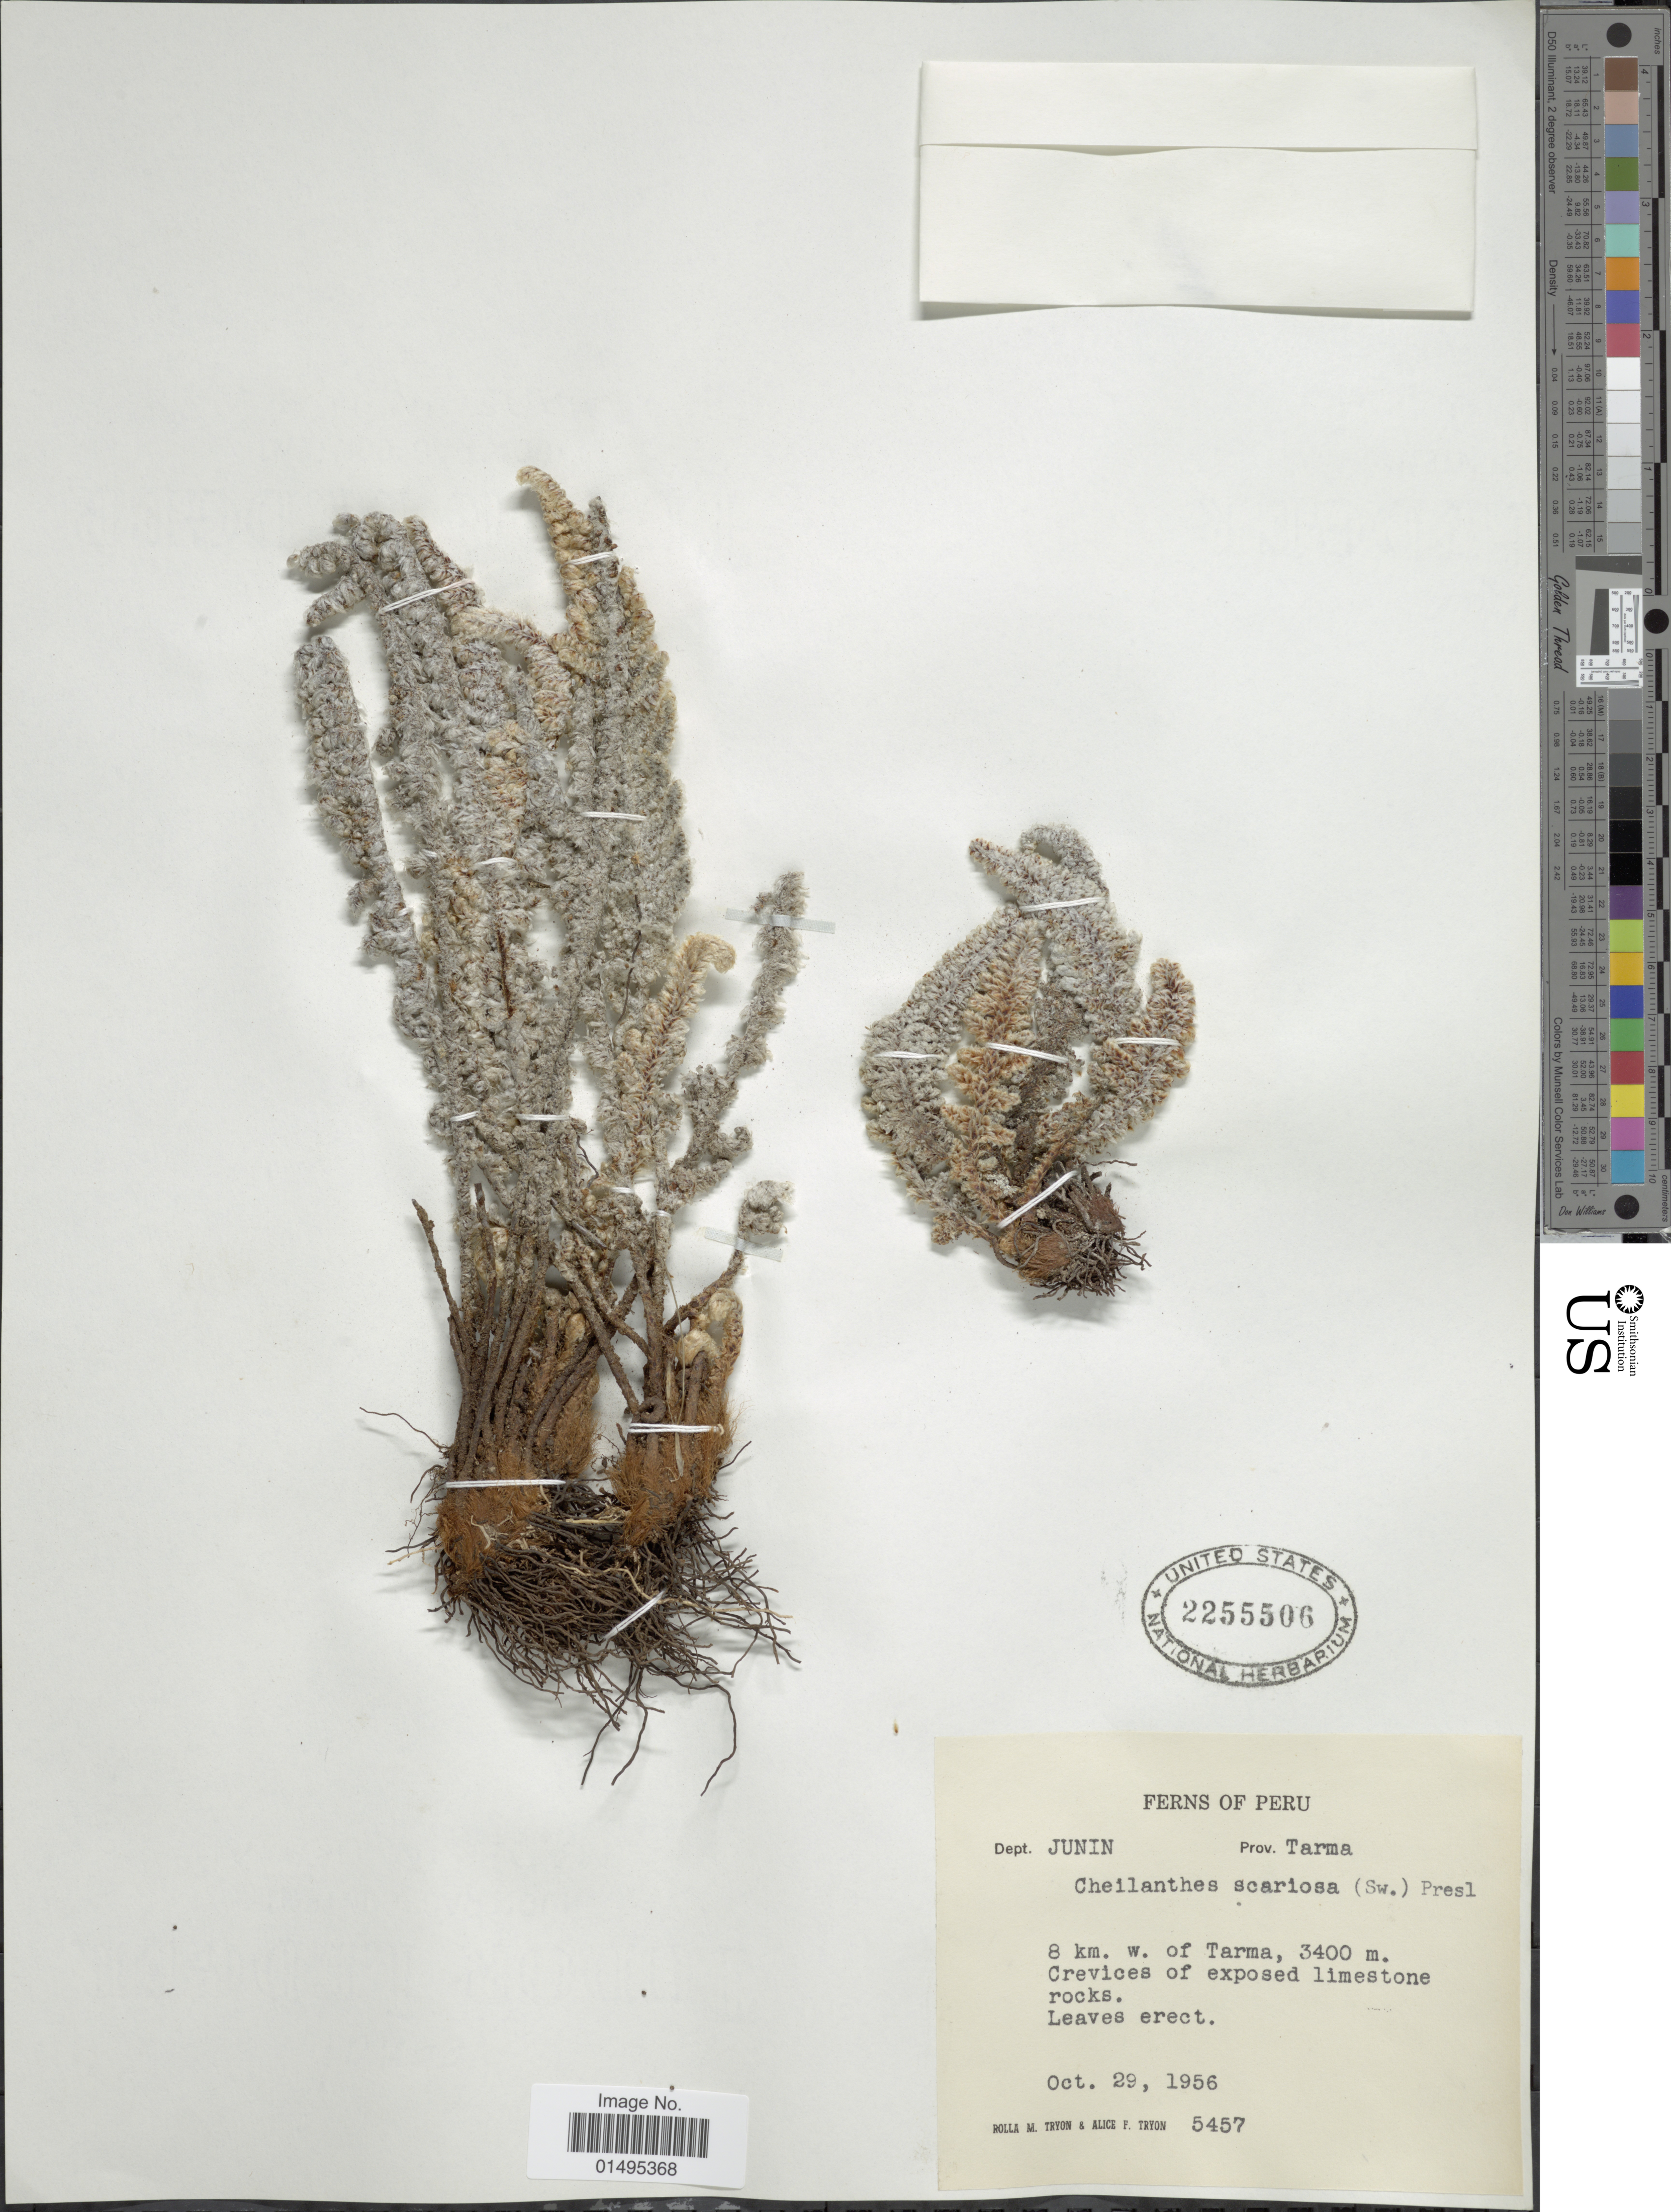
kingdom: Plantae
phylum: Tracheophyta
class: Polypodiopsida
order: Polypodiales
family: Pteridaceae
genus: Myriopteris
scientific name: Myriopteris scariosa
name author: (Sw.) Fée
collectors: R. M. Tryon & A. F. Tryon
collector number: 5457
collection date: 1956-10-29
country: Peru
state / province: Junín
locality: Ferns of Peru, Dept. Junin, Prov. Tarma, 8 km. w. of Tarma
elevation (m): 3400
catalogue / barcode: US 2255506